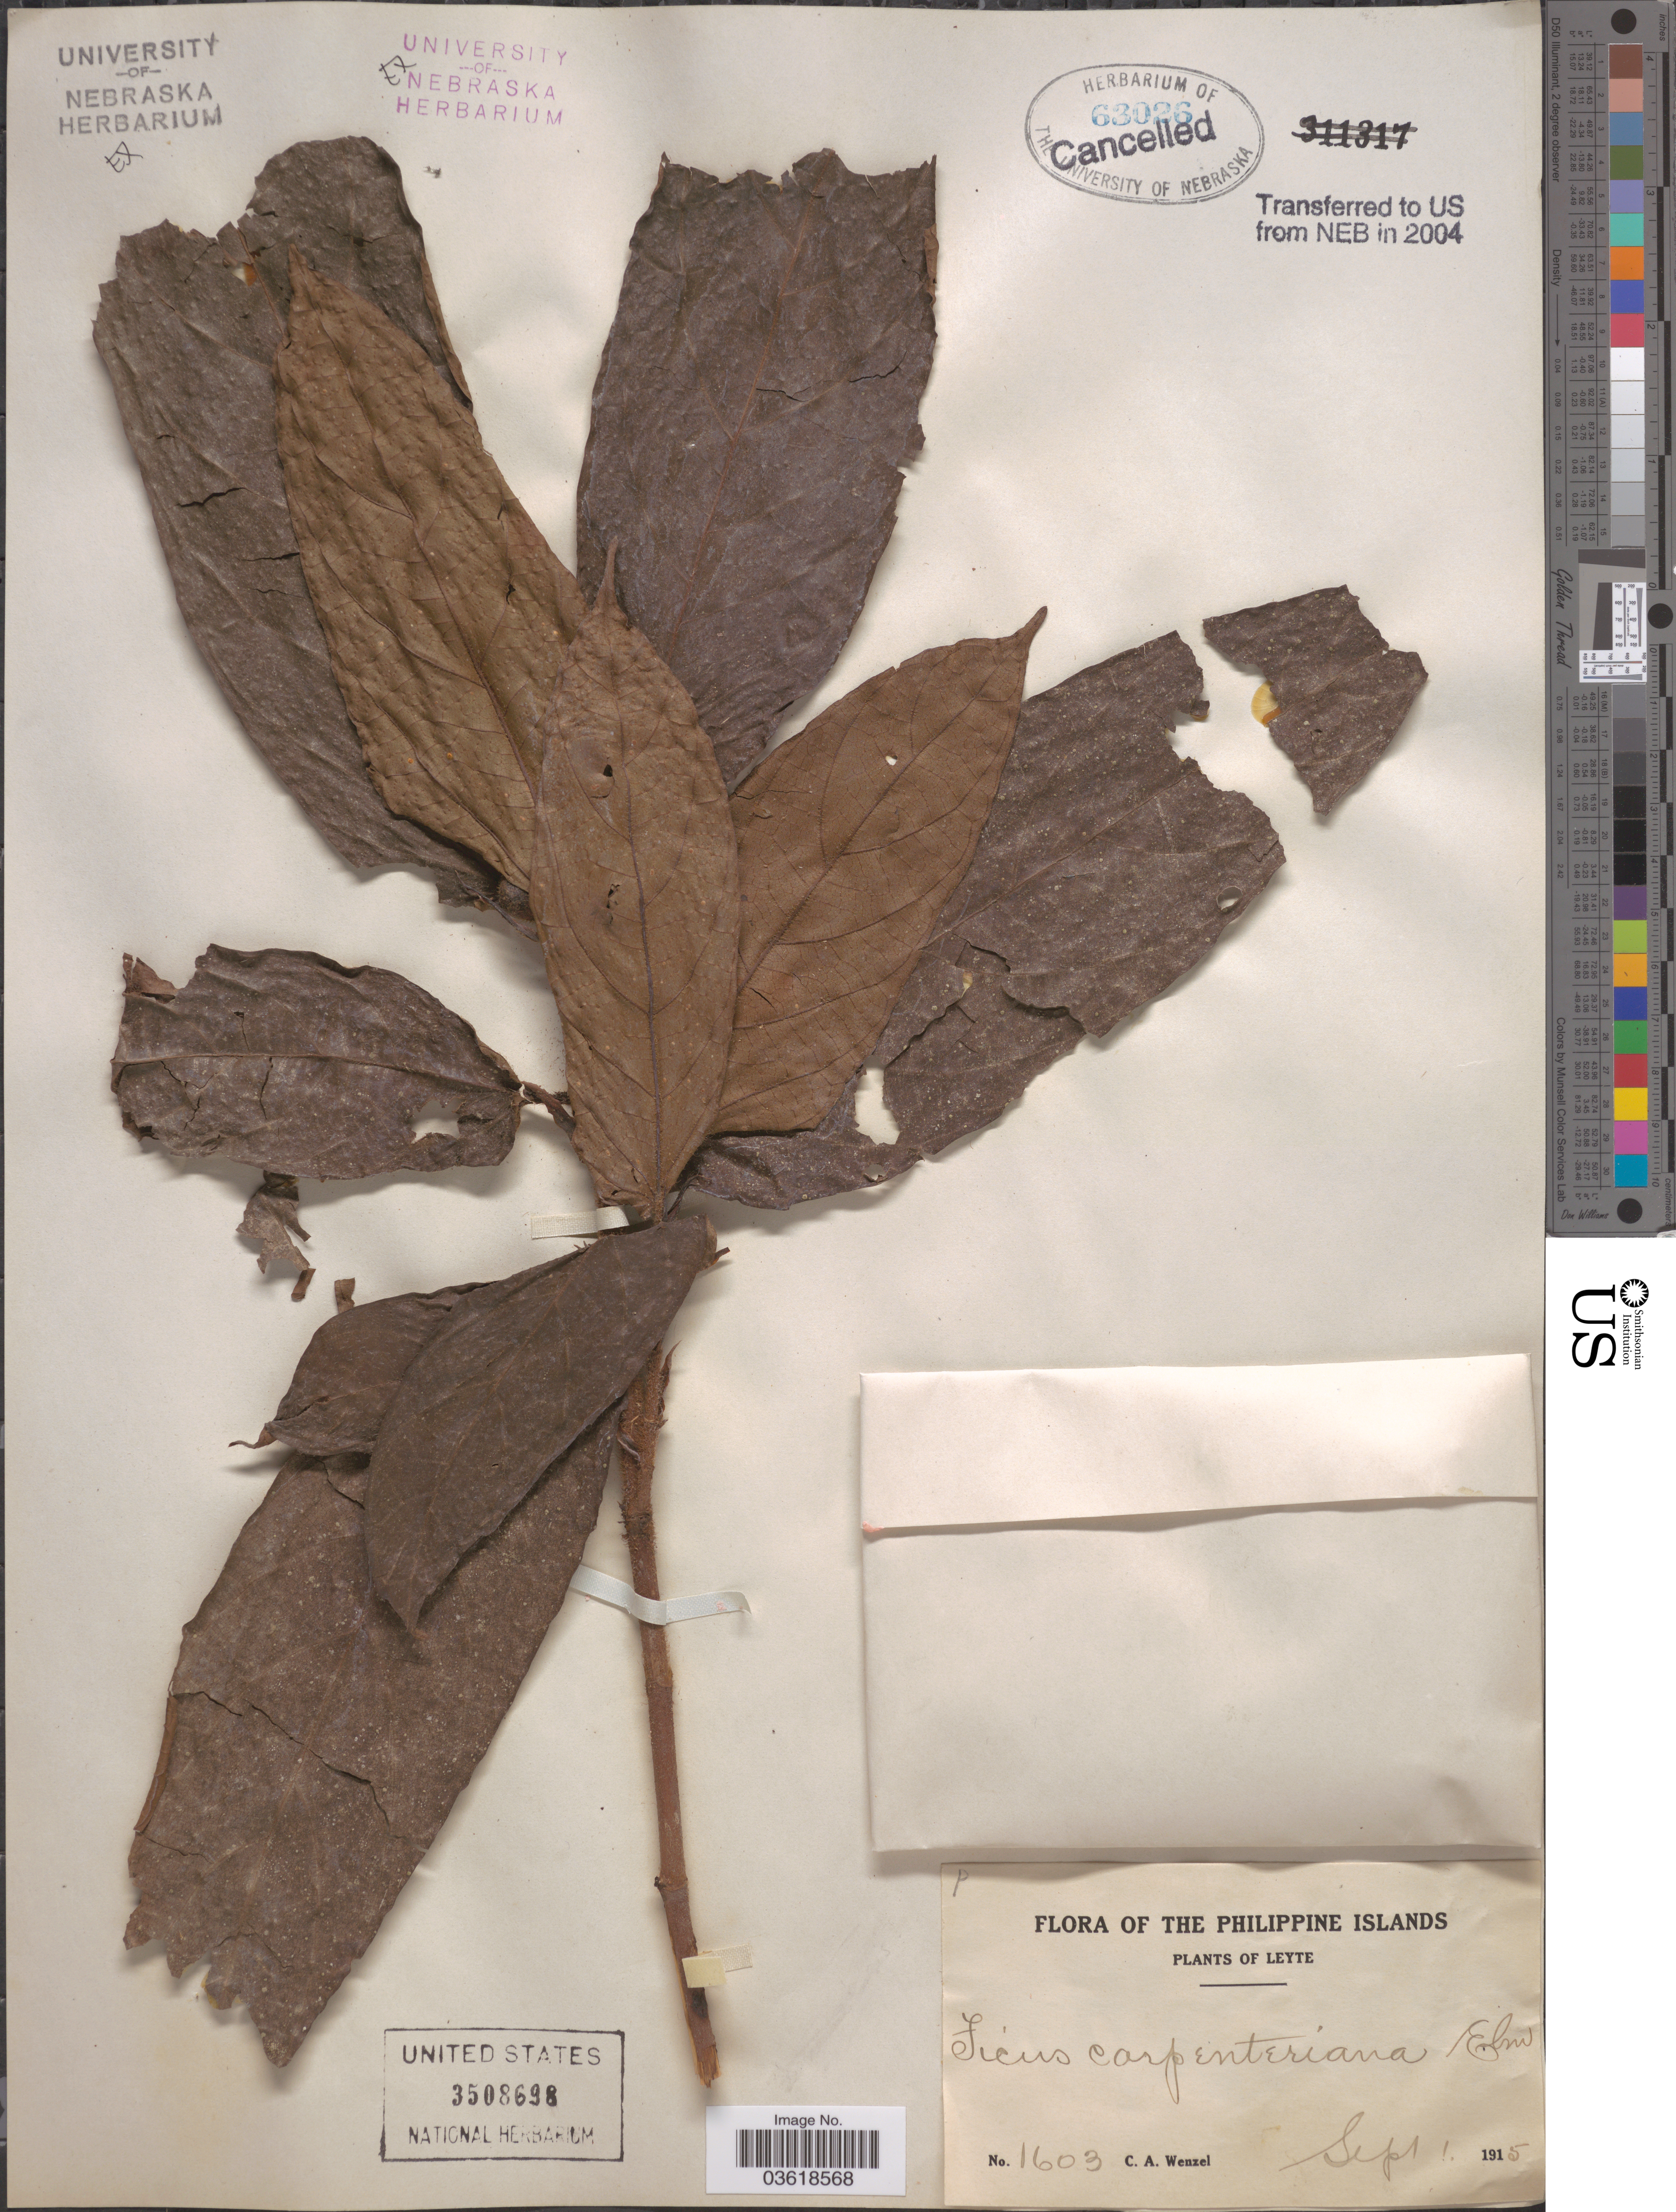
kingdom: Plantae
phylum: Tracheophyta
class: Magnoliopsida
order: Rosales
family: Moraceae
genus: Ficus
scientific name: Ficus carpenteriana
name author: Elmer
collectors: C. Wenzel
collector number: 1603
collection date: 1915-09-01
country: Philippines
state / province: Eastern Visayas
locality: The Philippine Islands. Leyte.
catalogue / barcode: US 3508698